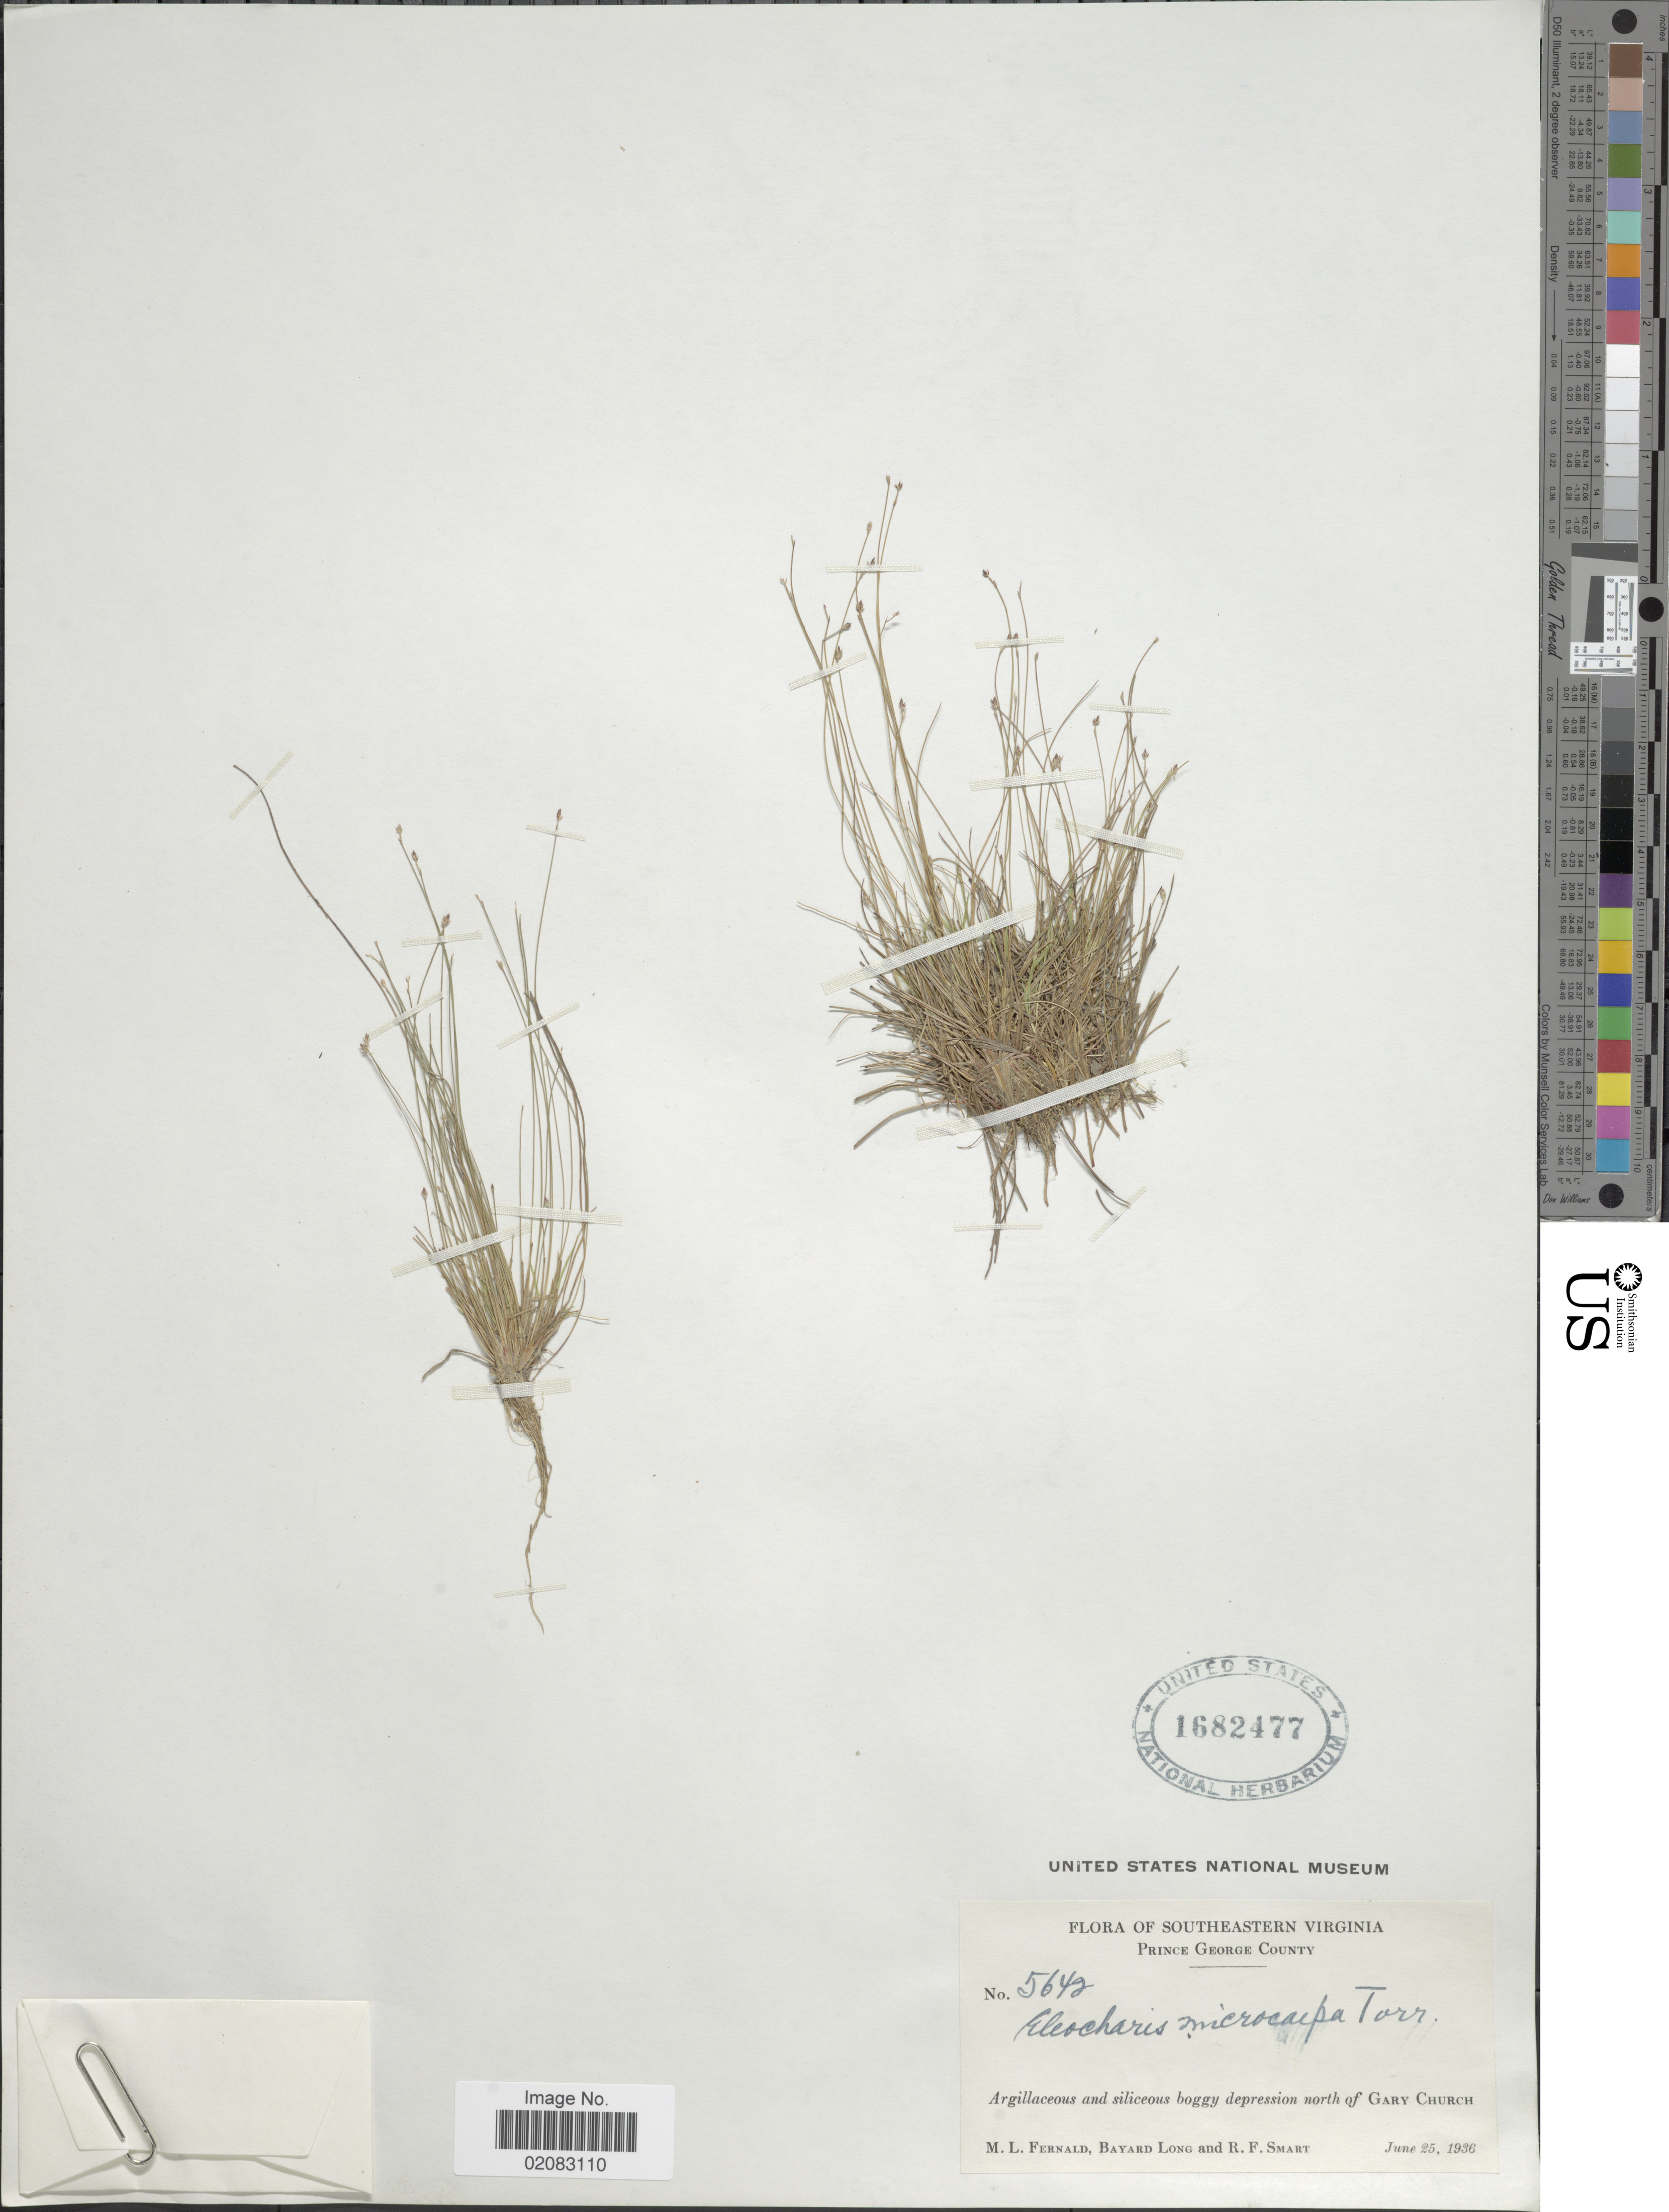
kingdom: Plantae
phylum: Tracheophyta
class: Liliopsida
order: Poales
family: Cyperaceae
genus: Eleocharis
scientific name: Eleocharis microcarpa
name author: Torr.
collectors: M. L. Fernald, B. Long & R. Smart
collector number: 5642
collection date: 1936-06-25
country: United States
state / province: Virginia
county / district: Prince George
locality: Southeastern Virginia, Prince George County, Argillaceous and siliceous boggy depression north of Gary Church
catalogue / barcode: US 1682477